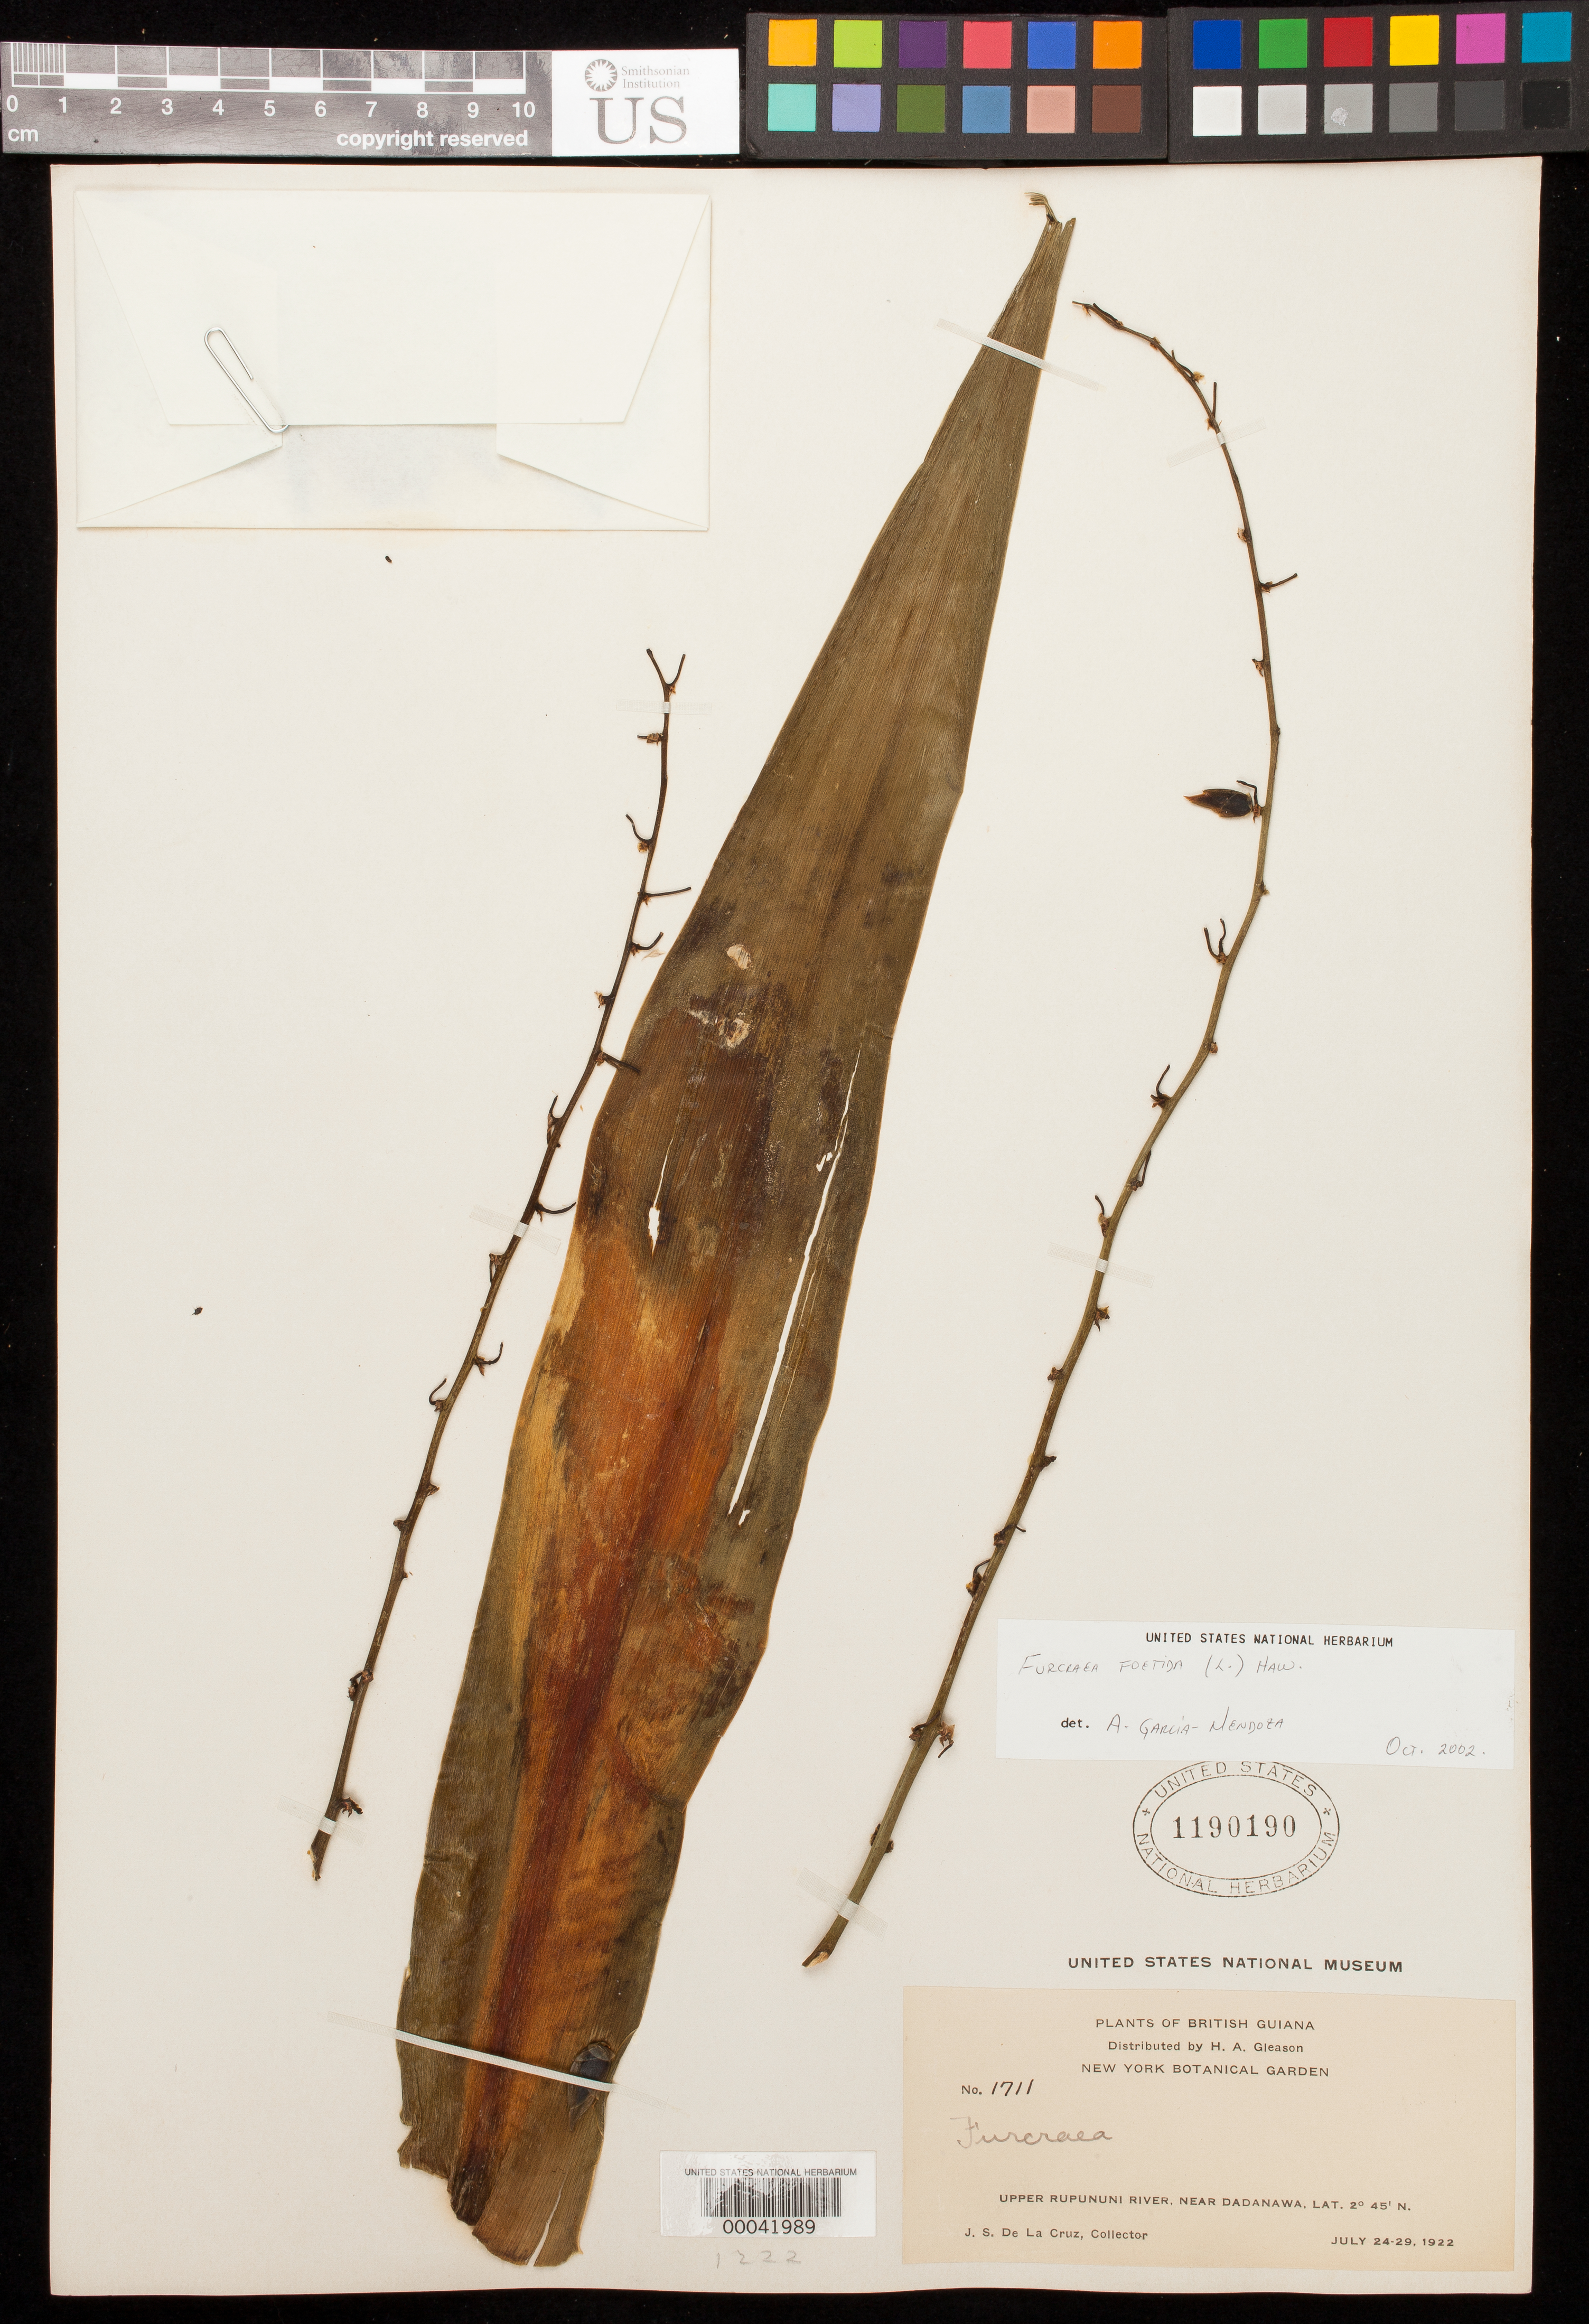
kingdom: Plantae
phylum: Tracheophyta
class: Liliopsida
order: Asparagales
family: Asparagaceae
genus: Furcraea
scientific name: Furcraea foetida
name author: (L.) Haw.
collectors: J. S. de la Cruz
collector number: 1711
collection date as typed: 24 Jul 1922 to 29 Jul 1922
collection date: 1922-07-24/1922-07-29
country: Guyana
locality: Upper rupununi, near dadanawa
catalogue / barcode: US 1190190